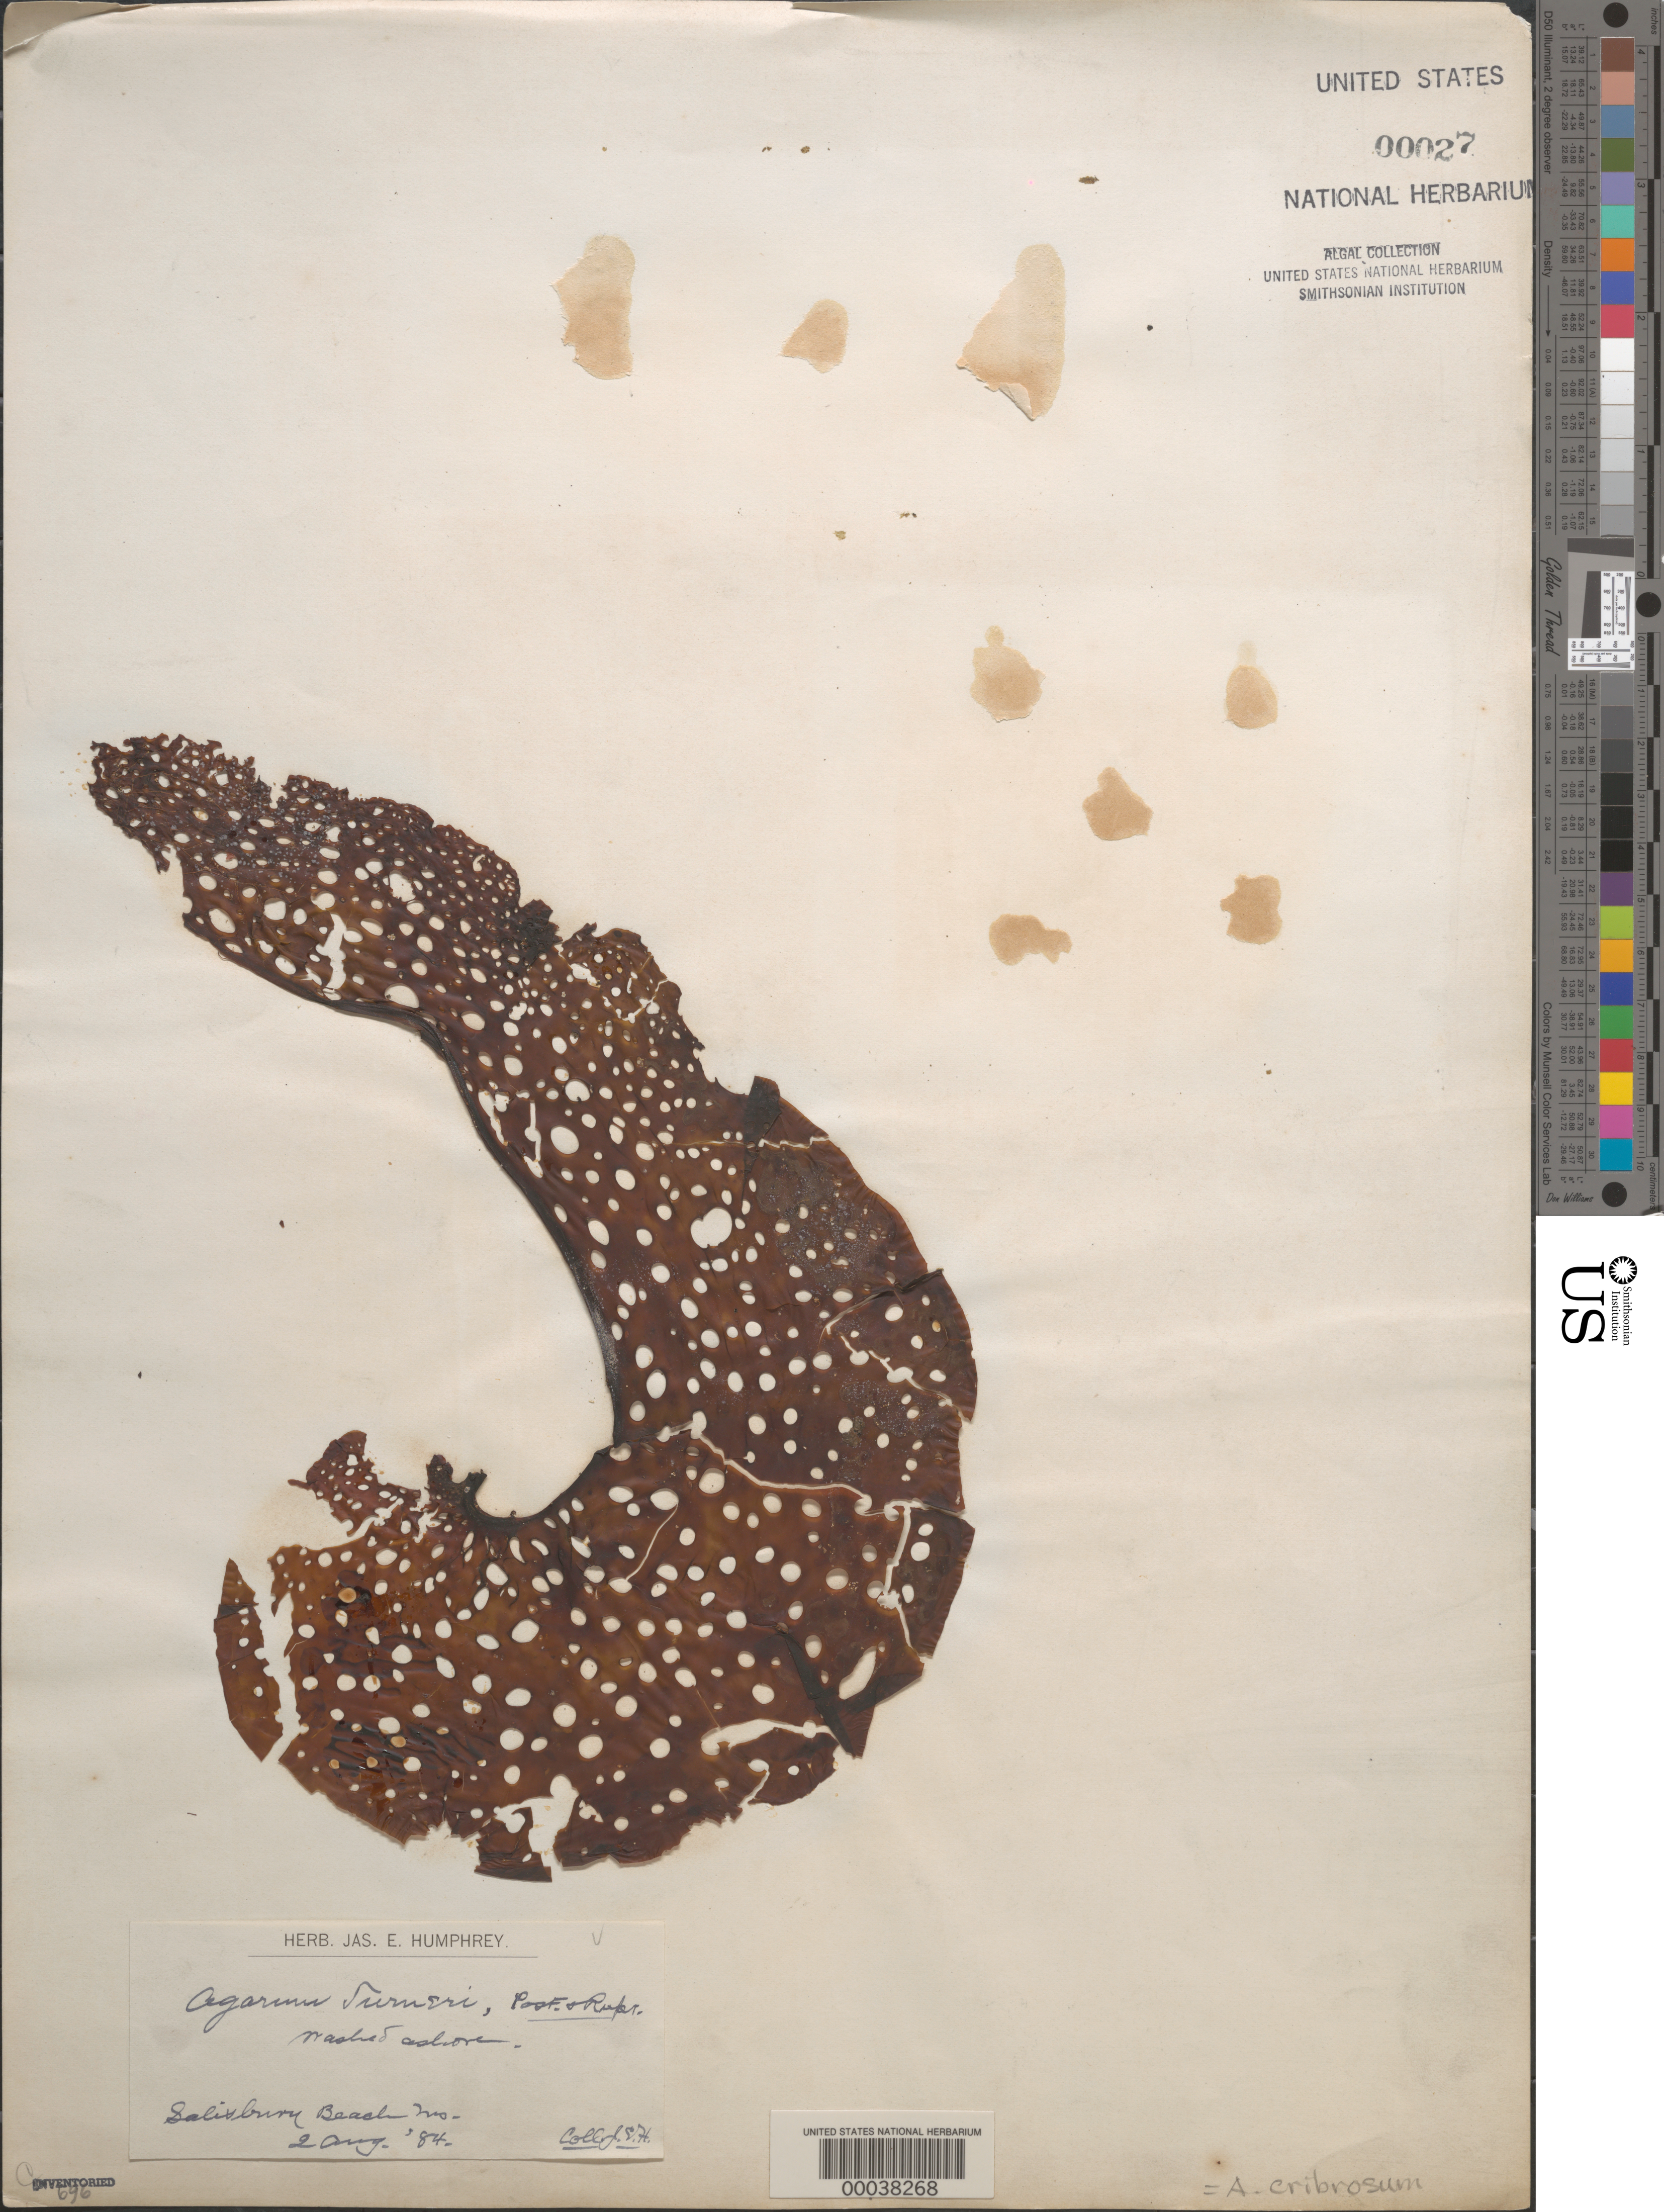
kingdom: Chromista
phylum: Ochrophyta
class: Phaeophyceae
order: Laminariales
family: Costariaceae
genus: Agarum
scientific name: Agarum clathratum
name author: Dumortier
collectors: J. Humphrey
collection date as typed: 02 Aug 1884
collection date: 1884-08-02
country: United States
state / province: Massachusetts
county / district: Essex County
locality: Salisbury Beach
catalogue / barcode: US 27